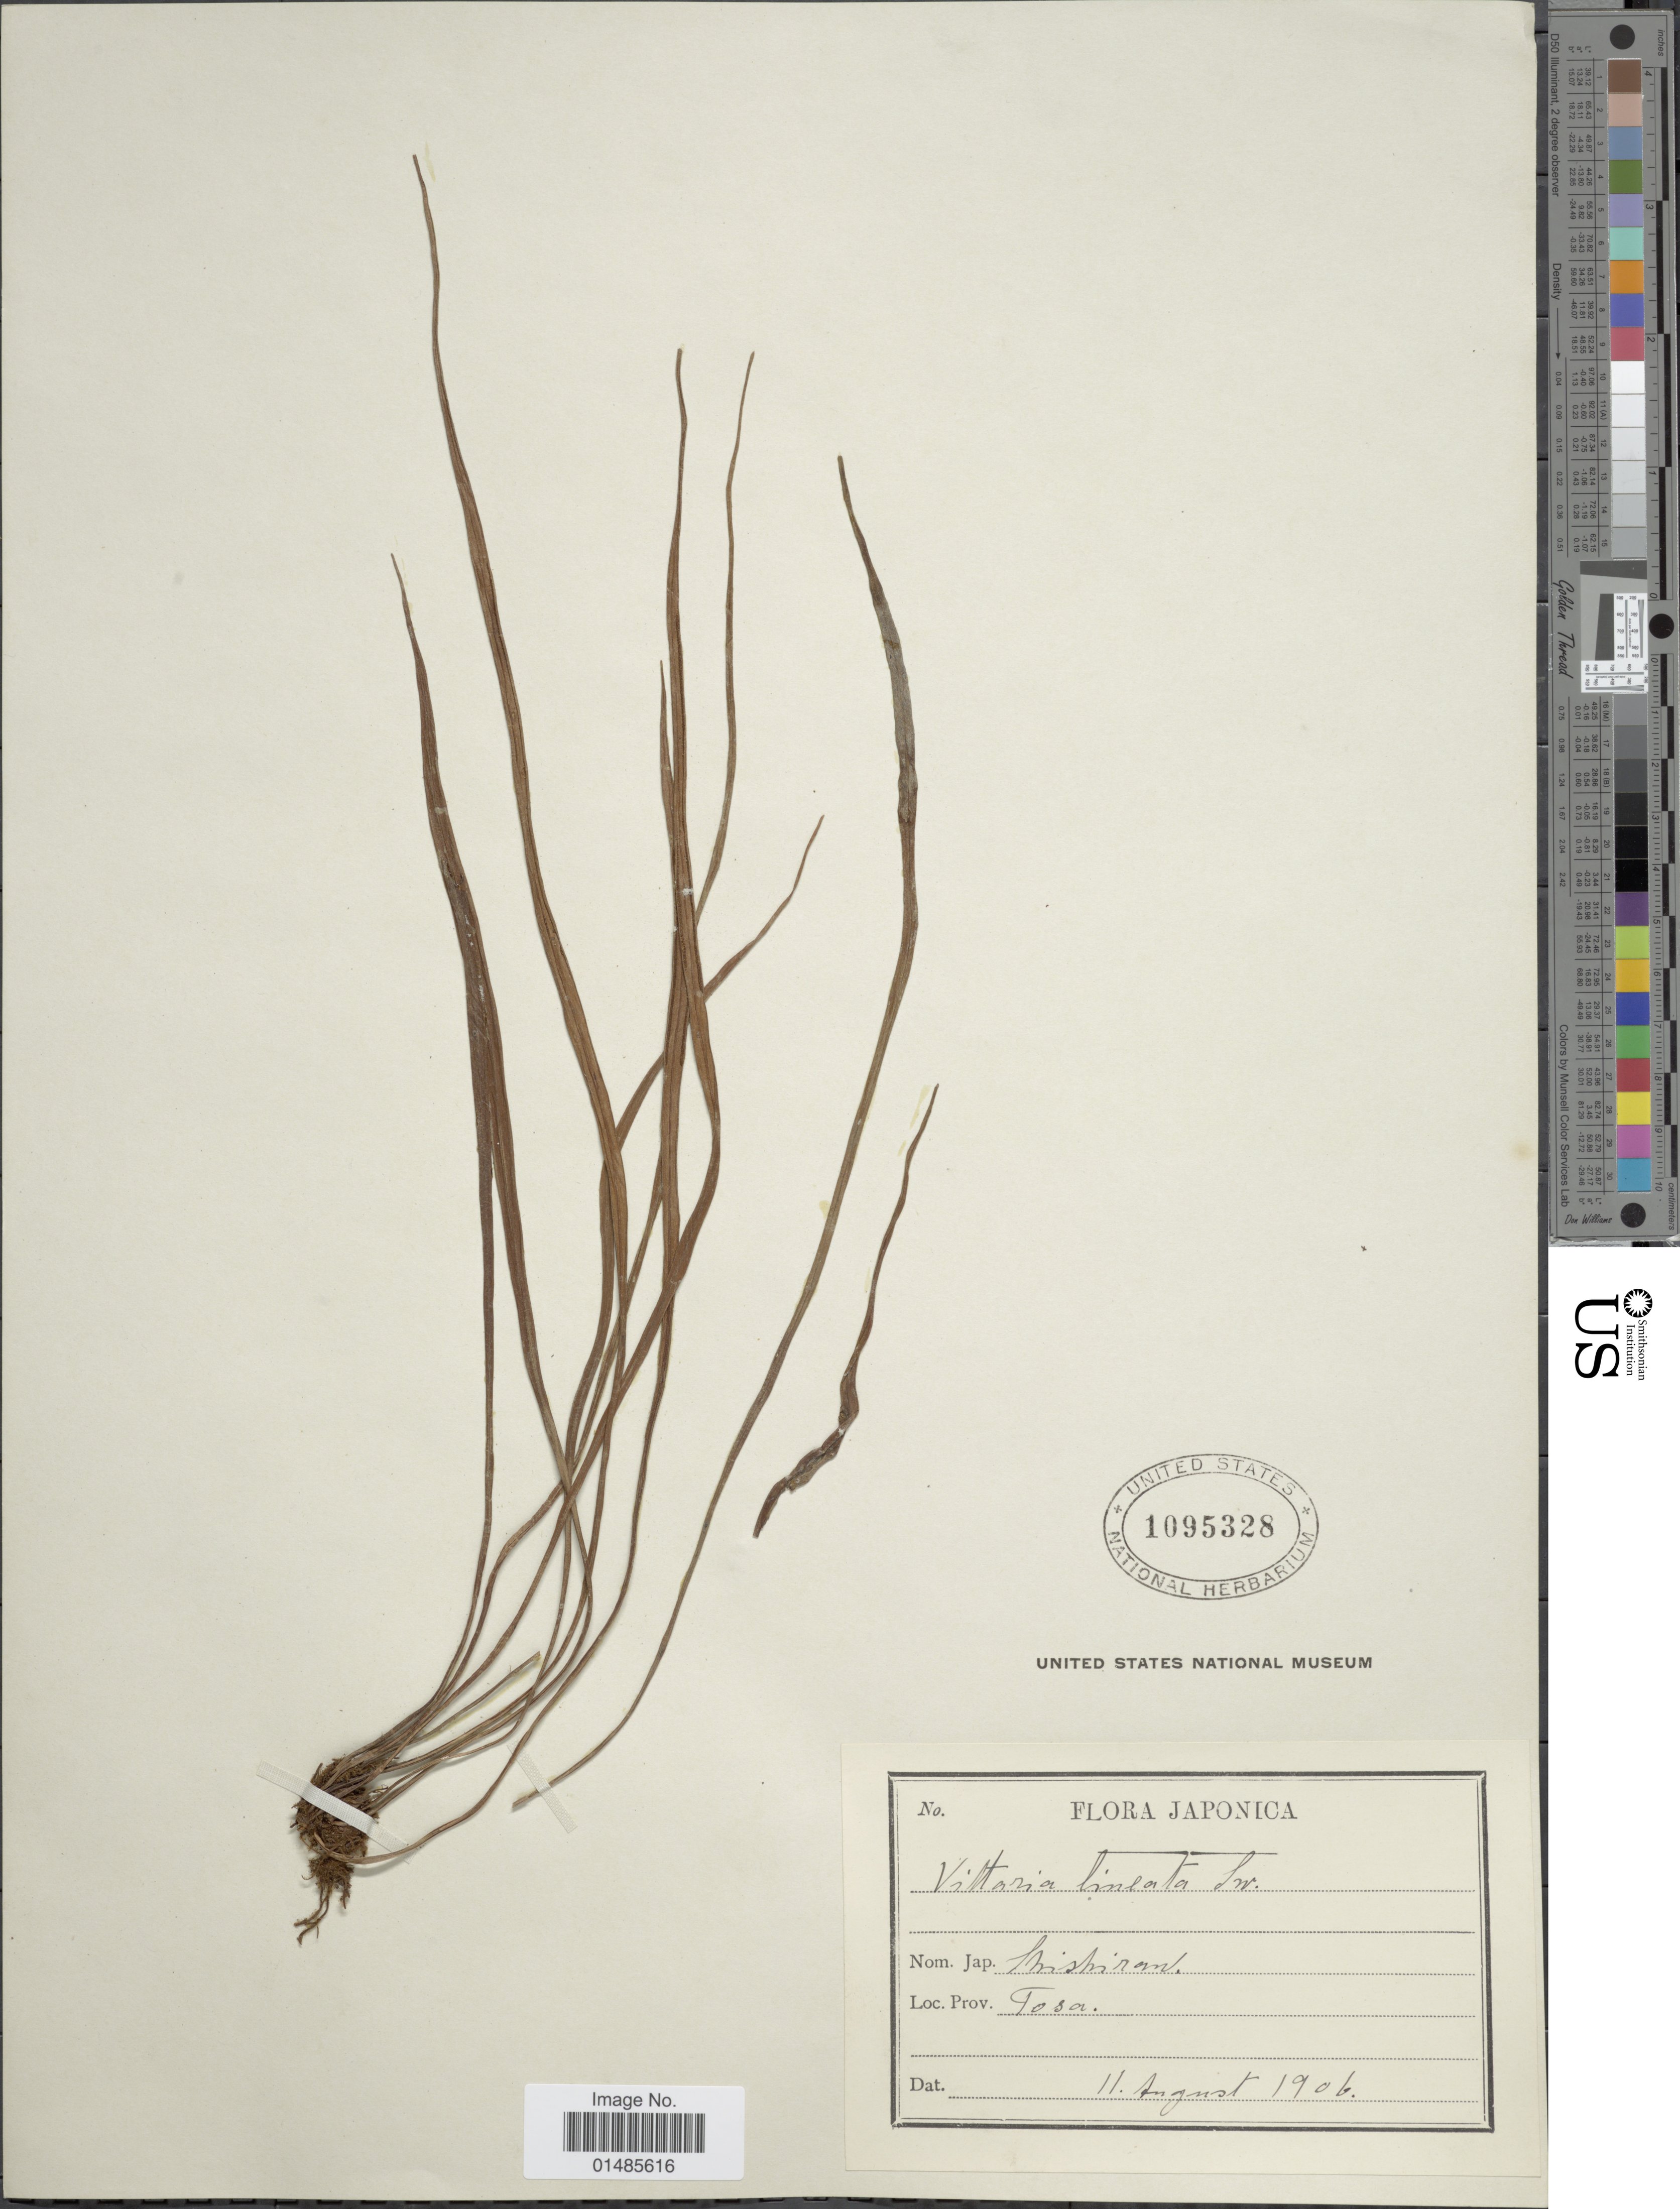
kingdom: Plantae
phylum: Tracheophyta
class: Polypodiopsida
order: Polypodiales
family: Pteridaceae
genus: Haplopteris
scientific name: Haplopteris flexuosa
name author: (Fée) E.H. Crane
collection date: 1906-08-11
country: Japan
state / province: Koti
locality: Tosa.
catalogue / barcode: US 1095328